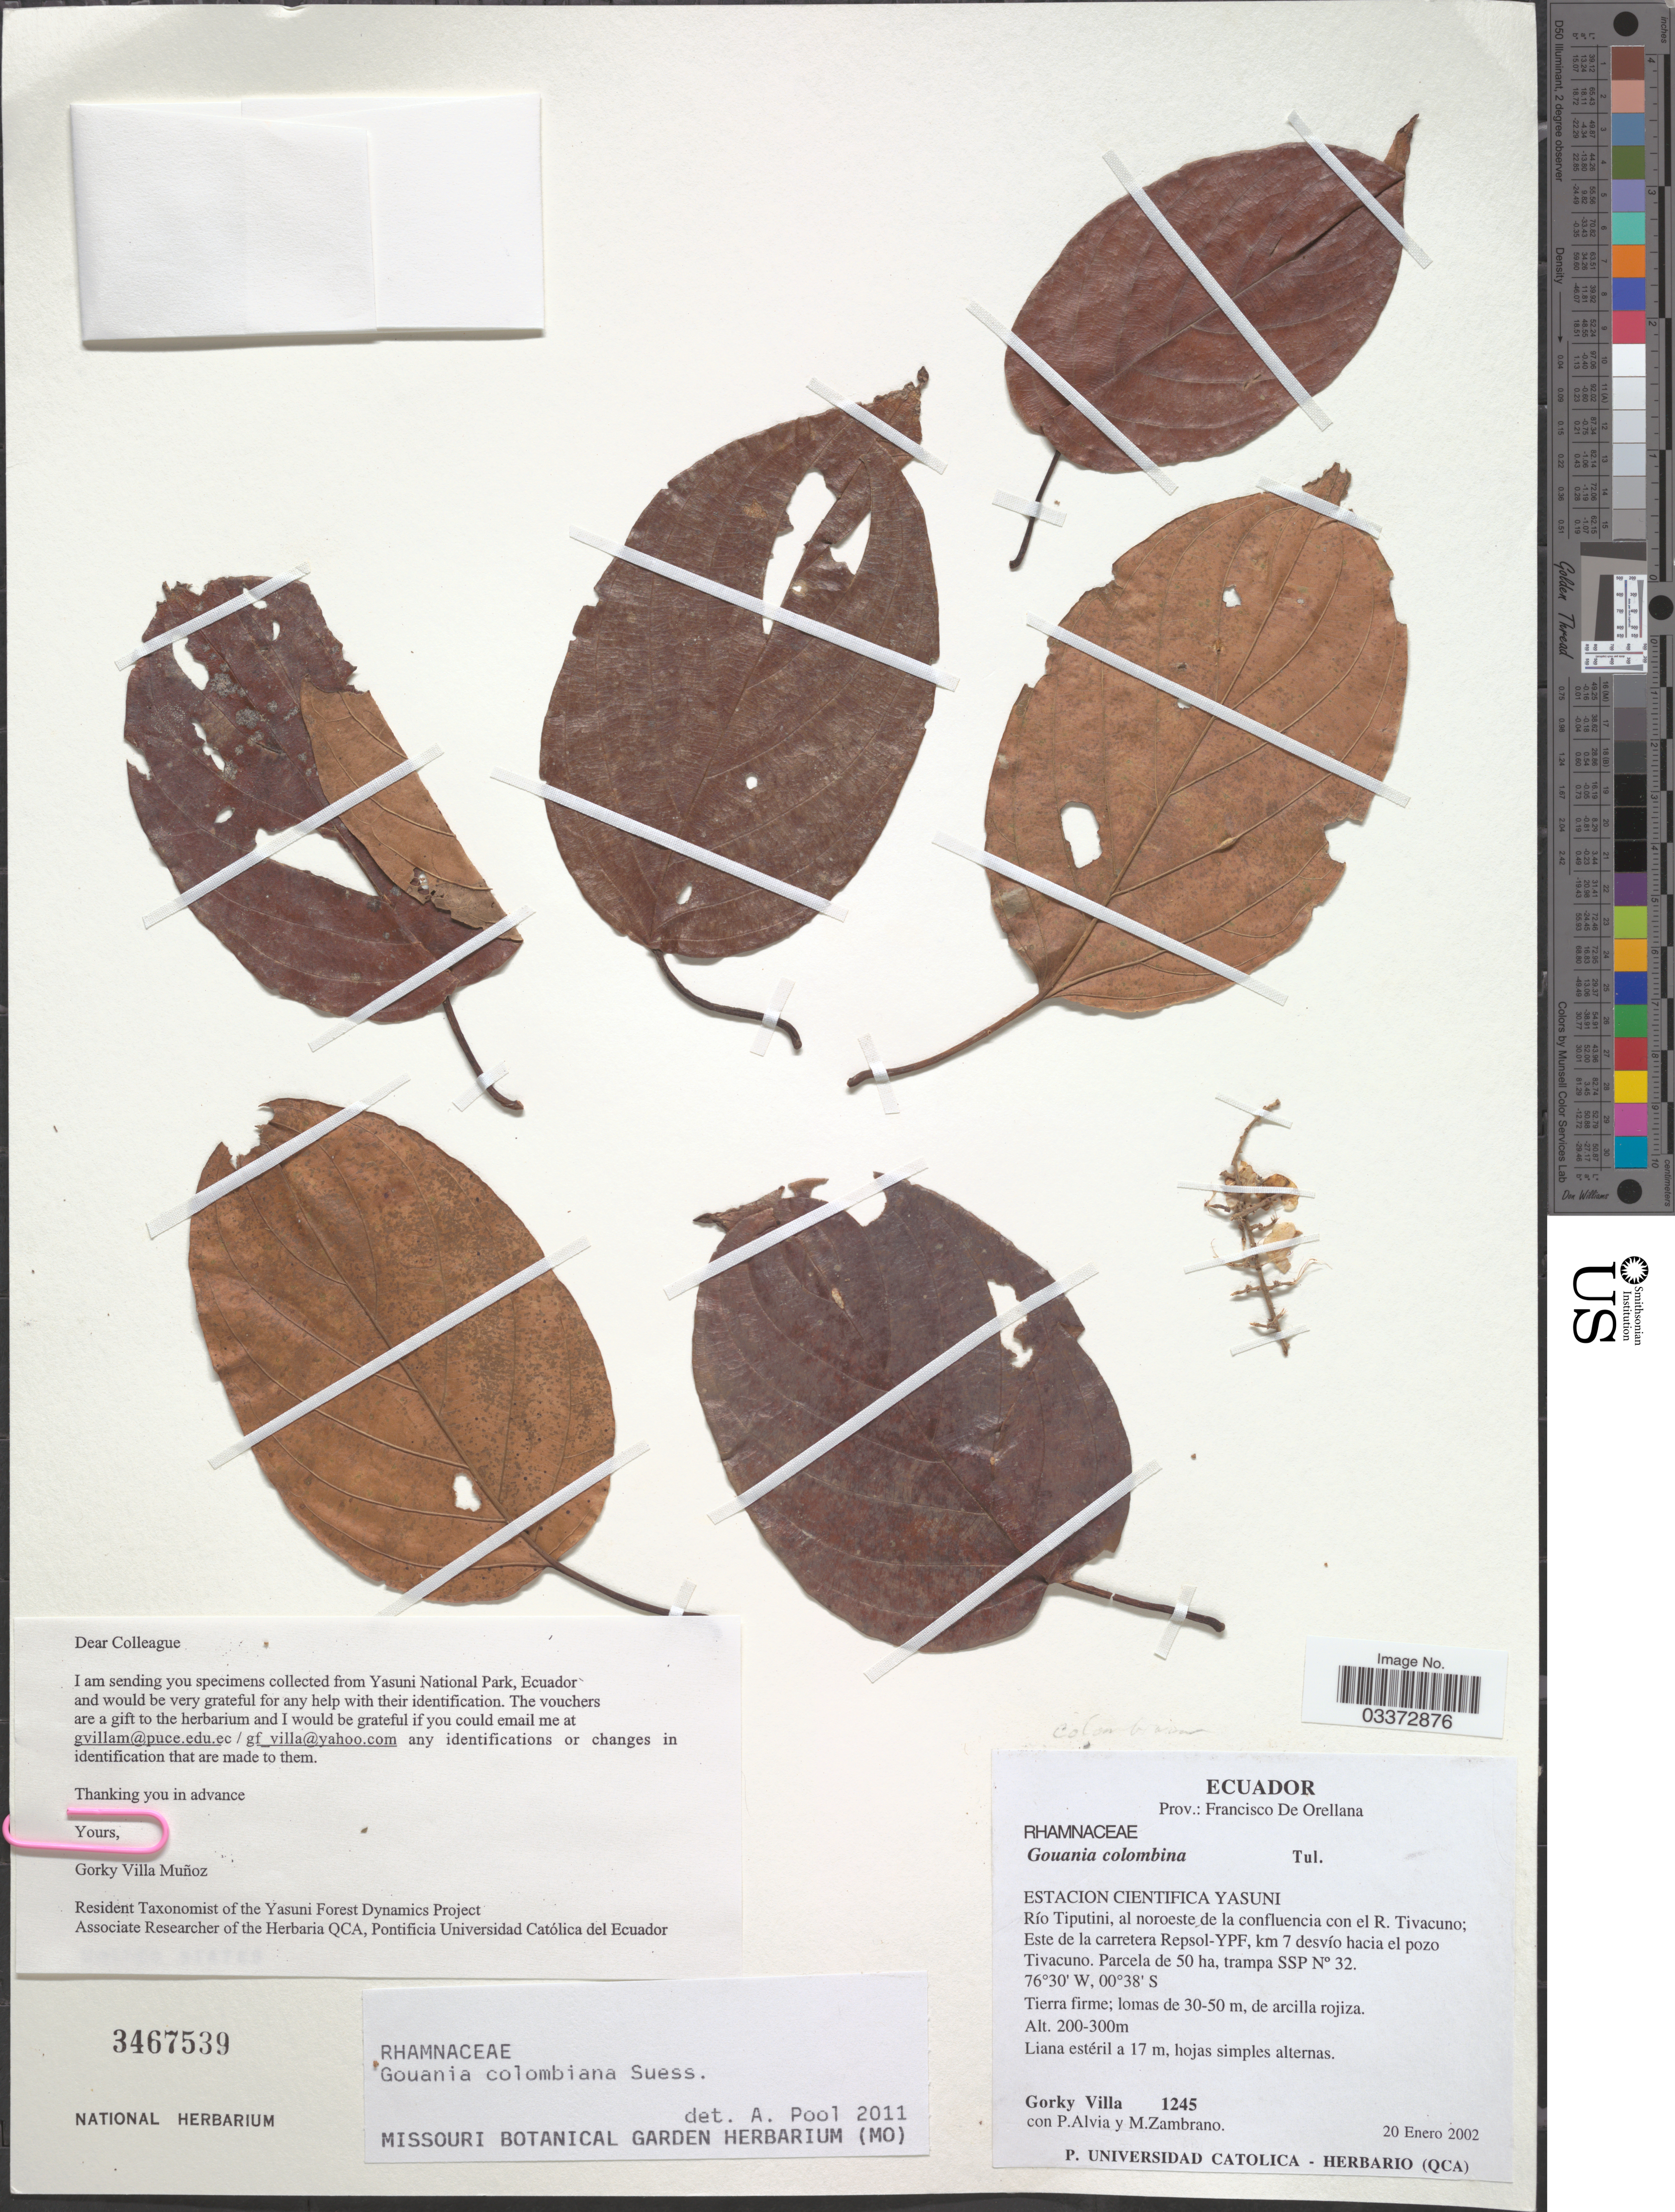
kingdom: Plantae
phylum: Tracheophyta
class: Magnoliopsida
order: Rosales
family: Rhamnaceae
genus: Gouania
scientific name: Gouania colombiana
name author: Suess.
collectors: G. Villa, P. Alvia & M. Zambrano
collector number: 1245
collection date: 2002-01-20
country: Peru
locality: Prov.: Francisco De Orellana. Estacion Cientifica Yasuni. Río Tiputini, al noroeste de la confluencia con el R. Tivacuno; Este de la carretera Repsol-YPF, km 7 desvío hacia el pozo Tivacuno. Parcela de 50 ha, trampa SSP Nº 32.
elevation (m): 200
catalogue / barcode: US 3467539